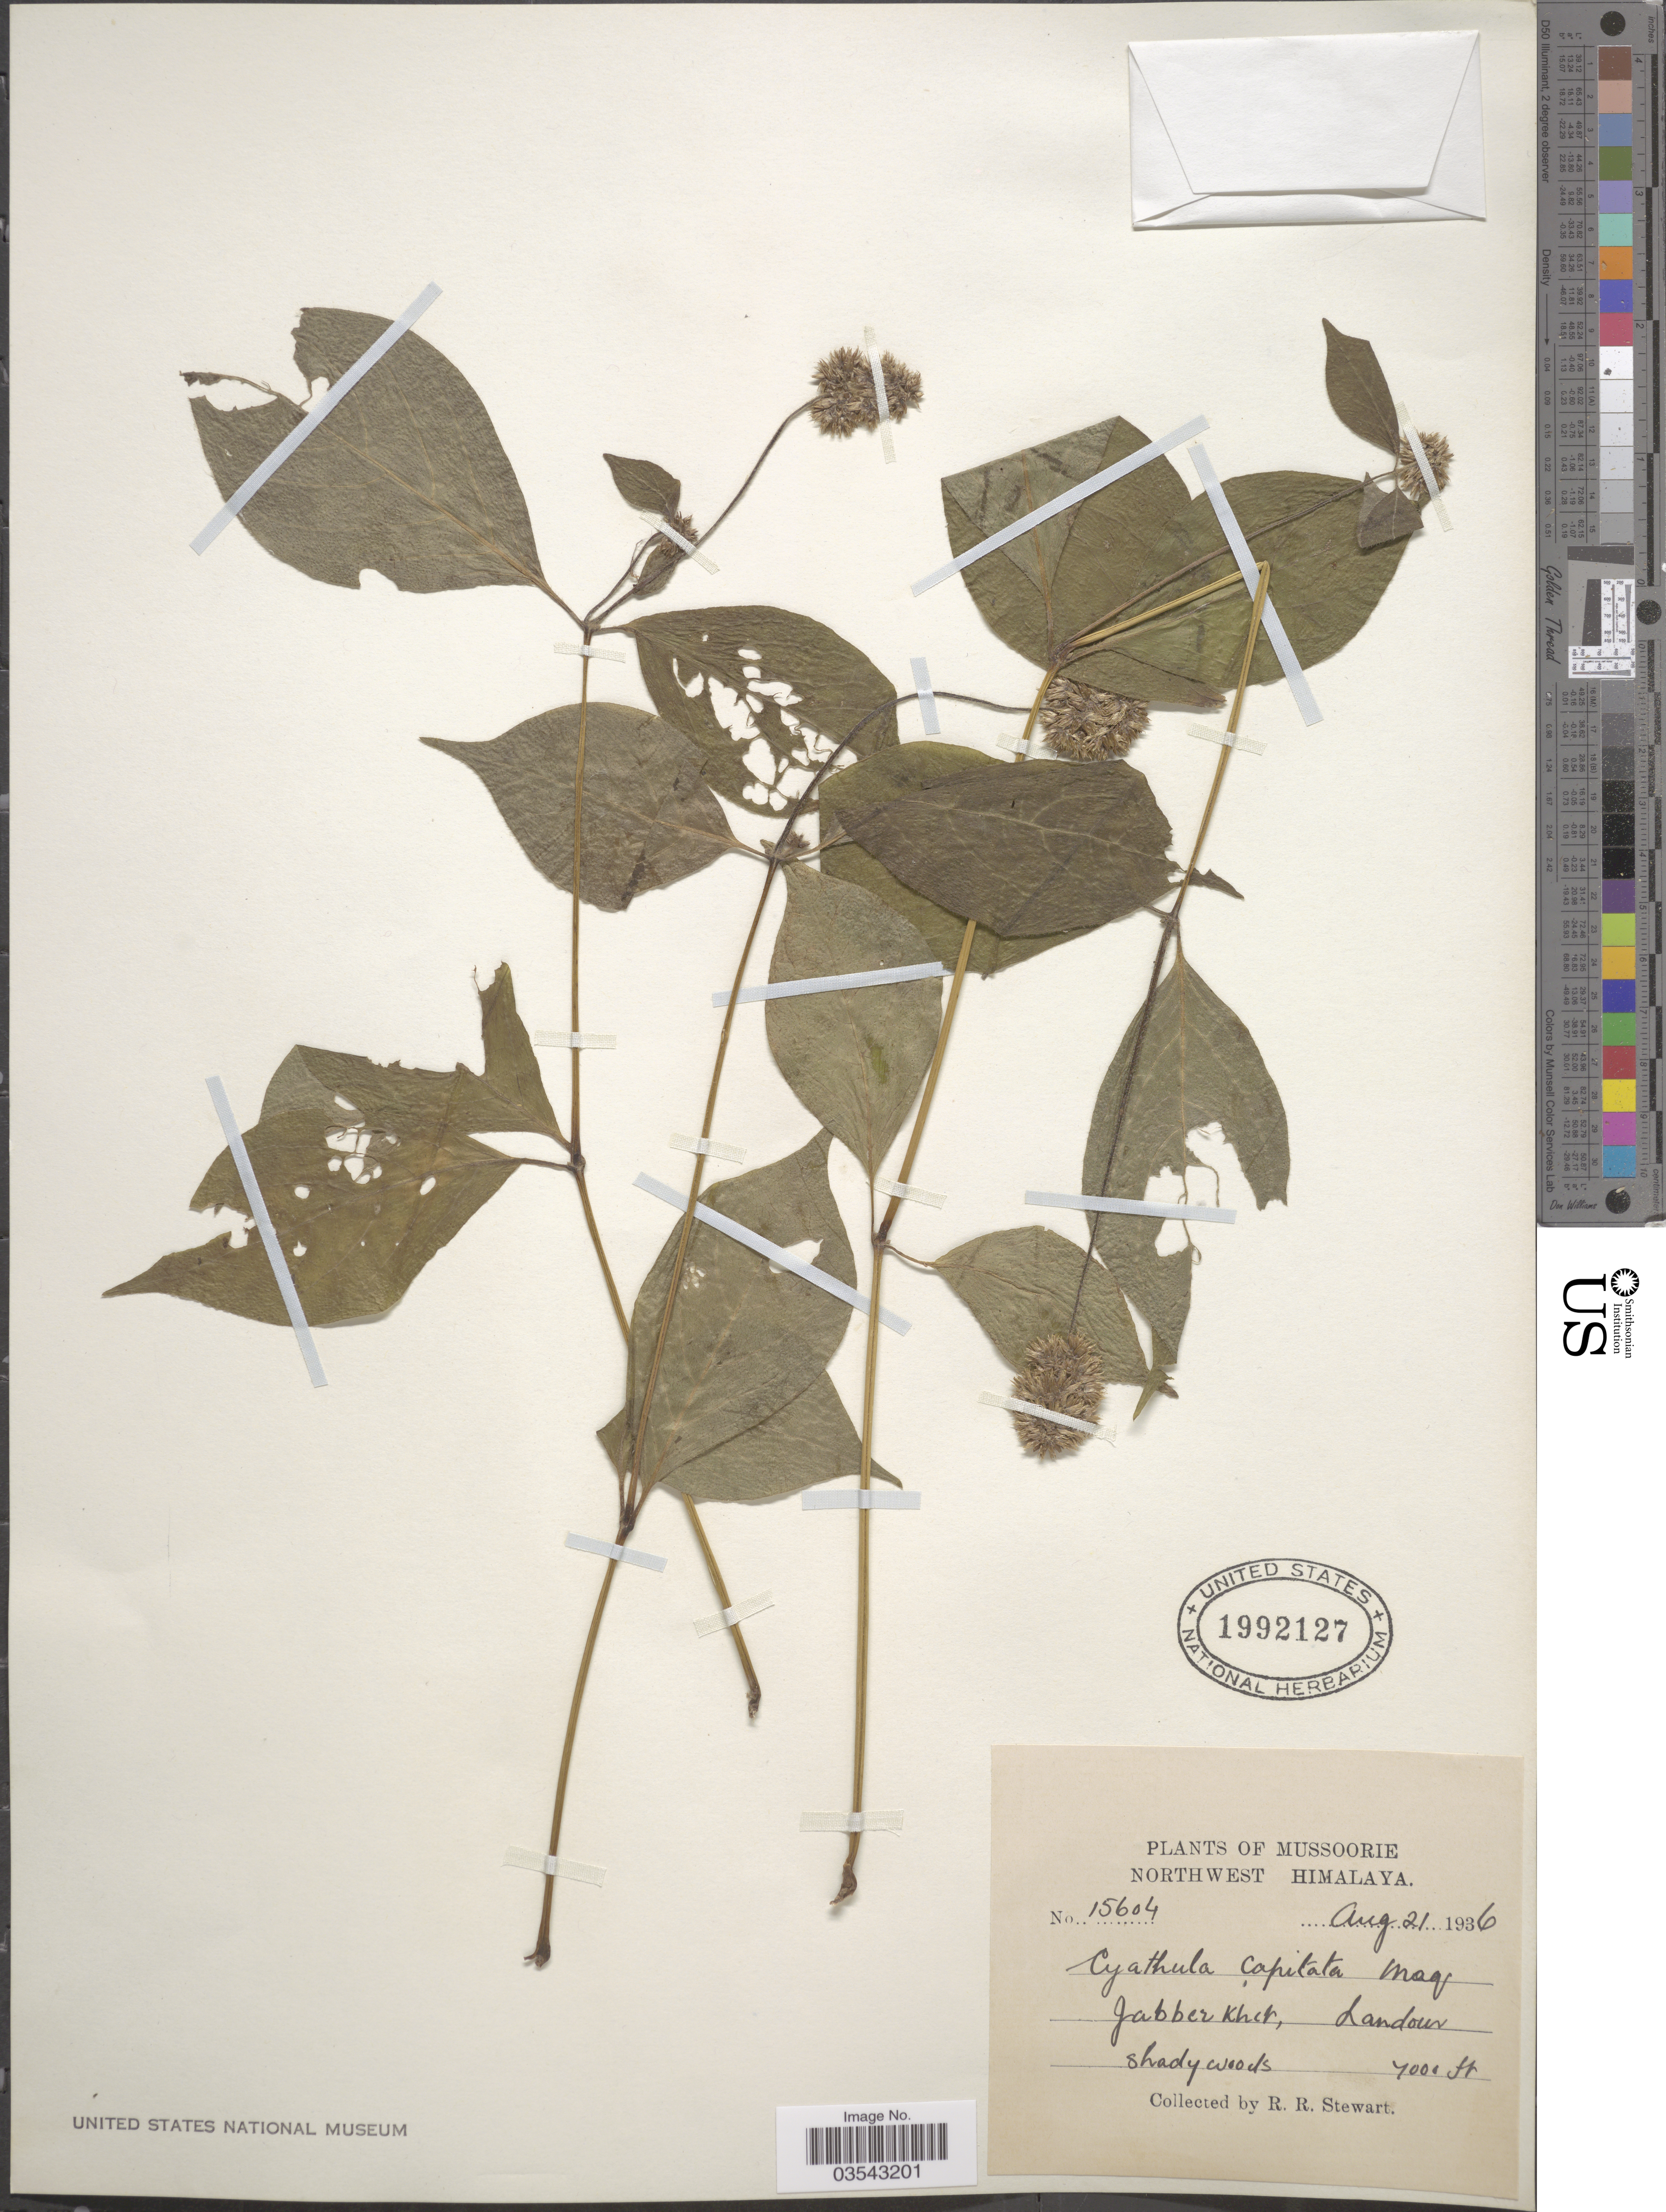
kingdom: Plantae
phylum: Tracheophyta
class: Magnoliopsida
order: Caryophyllales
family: Amaranthaceae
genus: Cyathula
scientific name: Cyathula capitata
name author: Moq.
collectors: R. Stewart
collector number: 15604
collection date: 1936-08-21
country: India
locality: Mussoorie. Northwest Himalaya. Jabber Khet, Landour.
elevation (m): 2134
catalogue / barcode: US 1992127